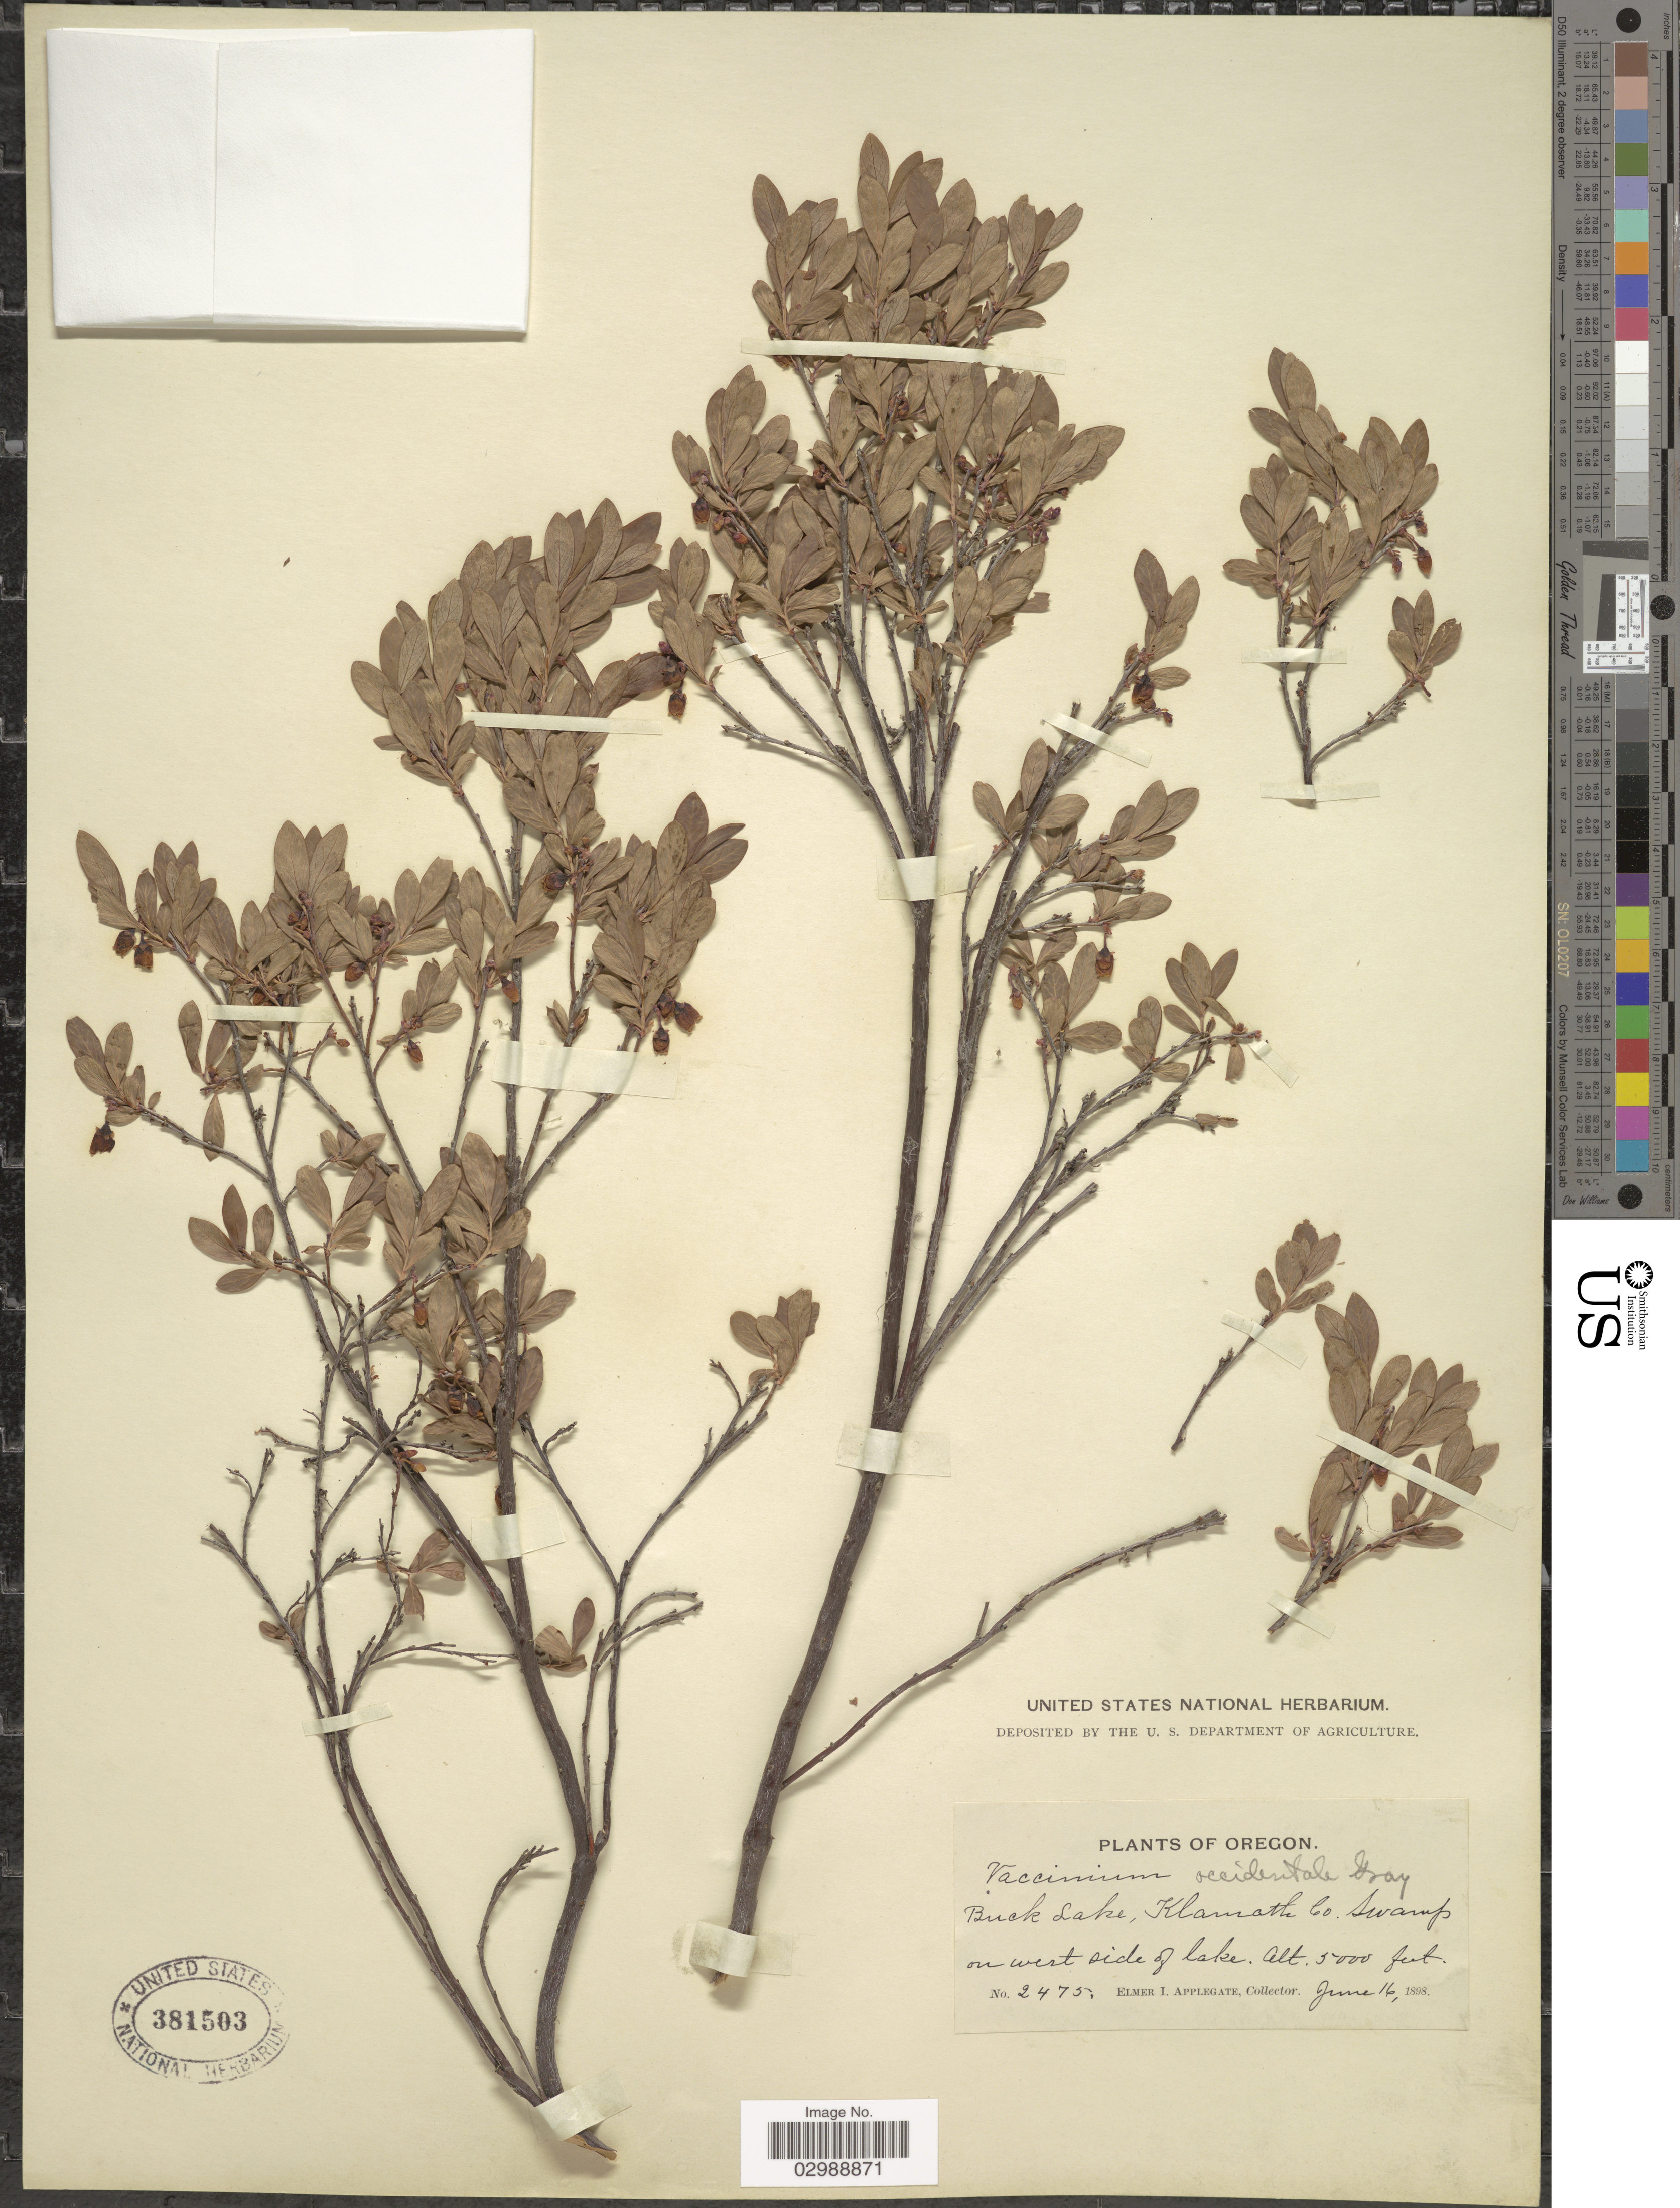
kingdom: Plantae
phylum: Tracheophyta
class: Magnoliopsida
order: Ericales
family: Ericaceae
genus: Vaccinium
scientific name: Vaccinium occidentale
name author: A. Gray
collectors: E. I. Applegate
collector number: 2475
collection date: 1898-06-16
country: United States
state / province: Oregon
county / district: Klamath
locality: Buck Lake, Klamath Co. On west side of lake.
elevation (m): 1524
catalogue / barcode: US 381503